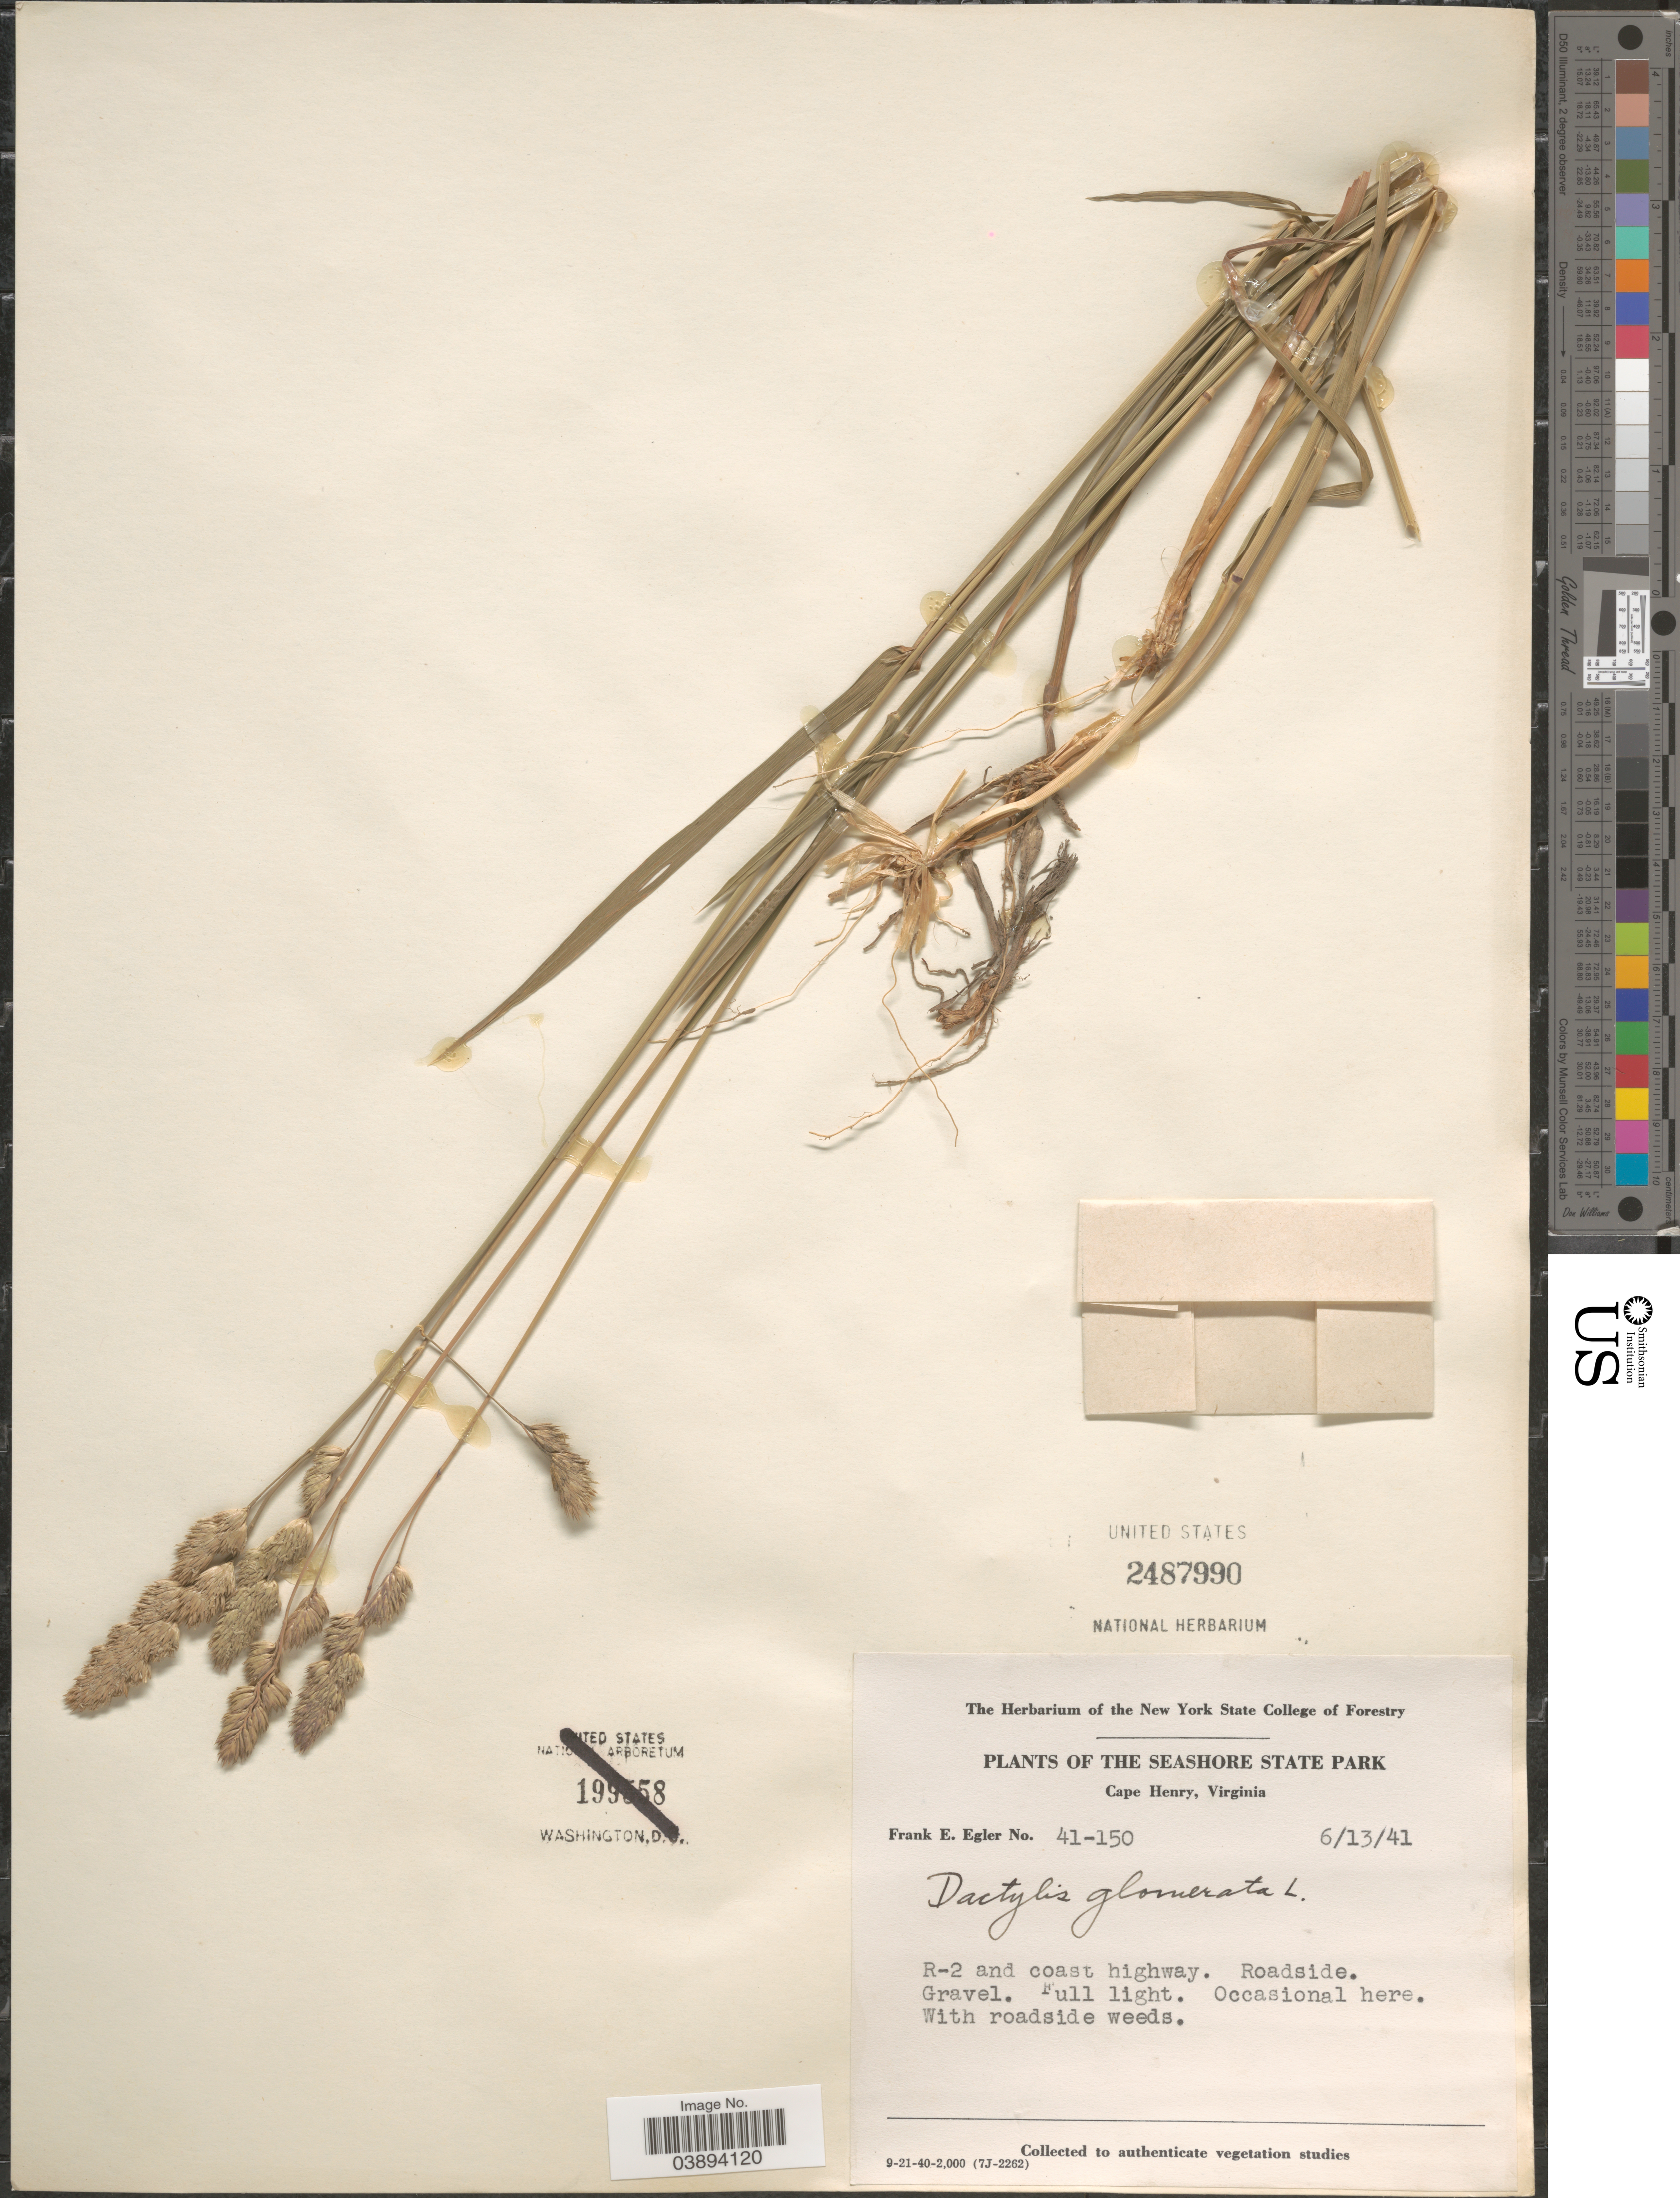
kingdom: Plantae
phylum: Tracheophyta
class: Liliopsida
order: Poales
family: Poaceae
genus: Dactylis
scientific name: Dactylis glomerata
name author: L.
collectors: F. Egler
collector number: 41-150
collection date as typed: Transcribed d/m/y: 13/6/41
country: United States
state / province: Virginia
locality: The Seashore State Park. Cape Henry. R-2 and coast highway.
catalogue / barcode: US 2487990